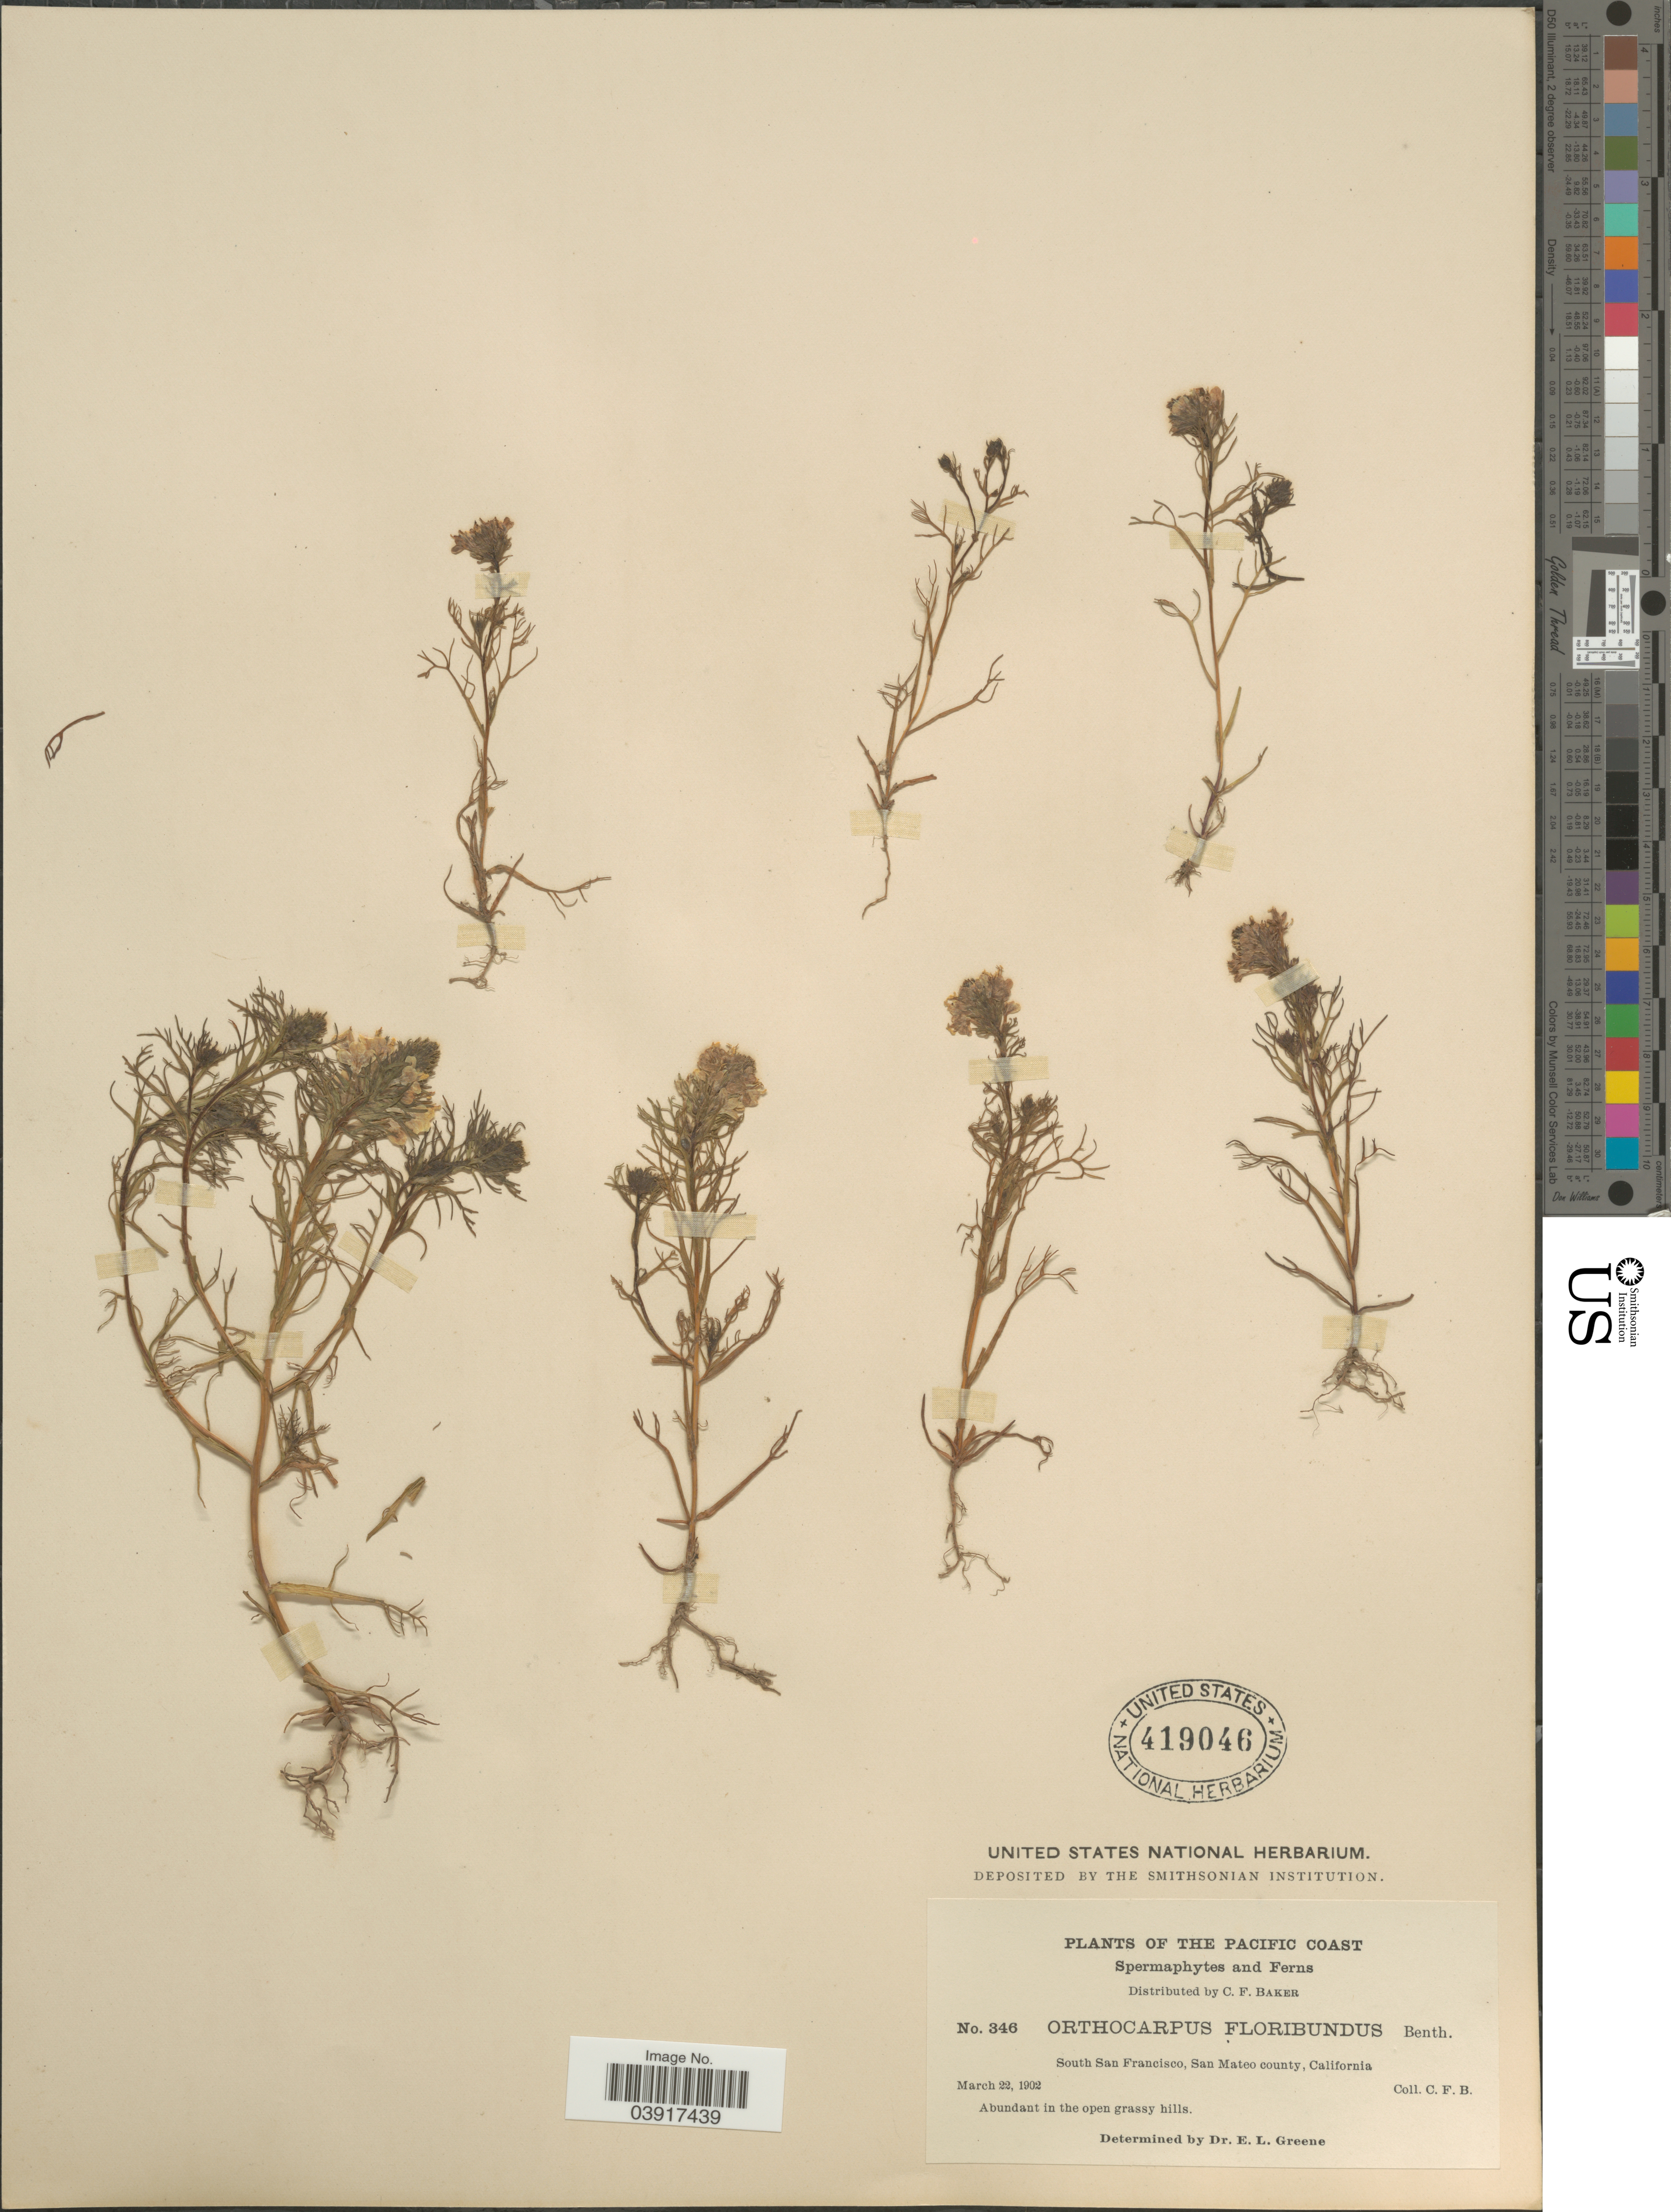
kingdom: Plantae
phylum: Tracheophyta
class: Magnoliopsida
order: Lamiales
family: Orobanchaceae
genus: Orthocarpus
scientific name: Orthocarpus floribundus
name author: Benth.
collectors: C. F. Baker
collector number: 346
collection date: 1902-03-22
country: United States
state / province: California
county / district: San Mateo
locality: The Pacific Coast. South San Francisco, San Mateo county.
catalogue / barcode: US 419046